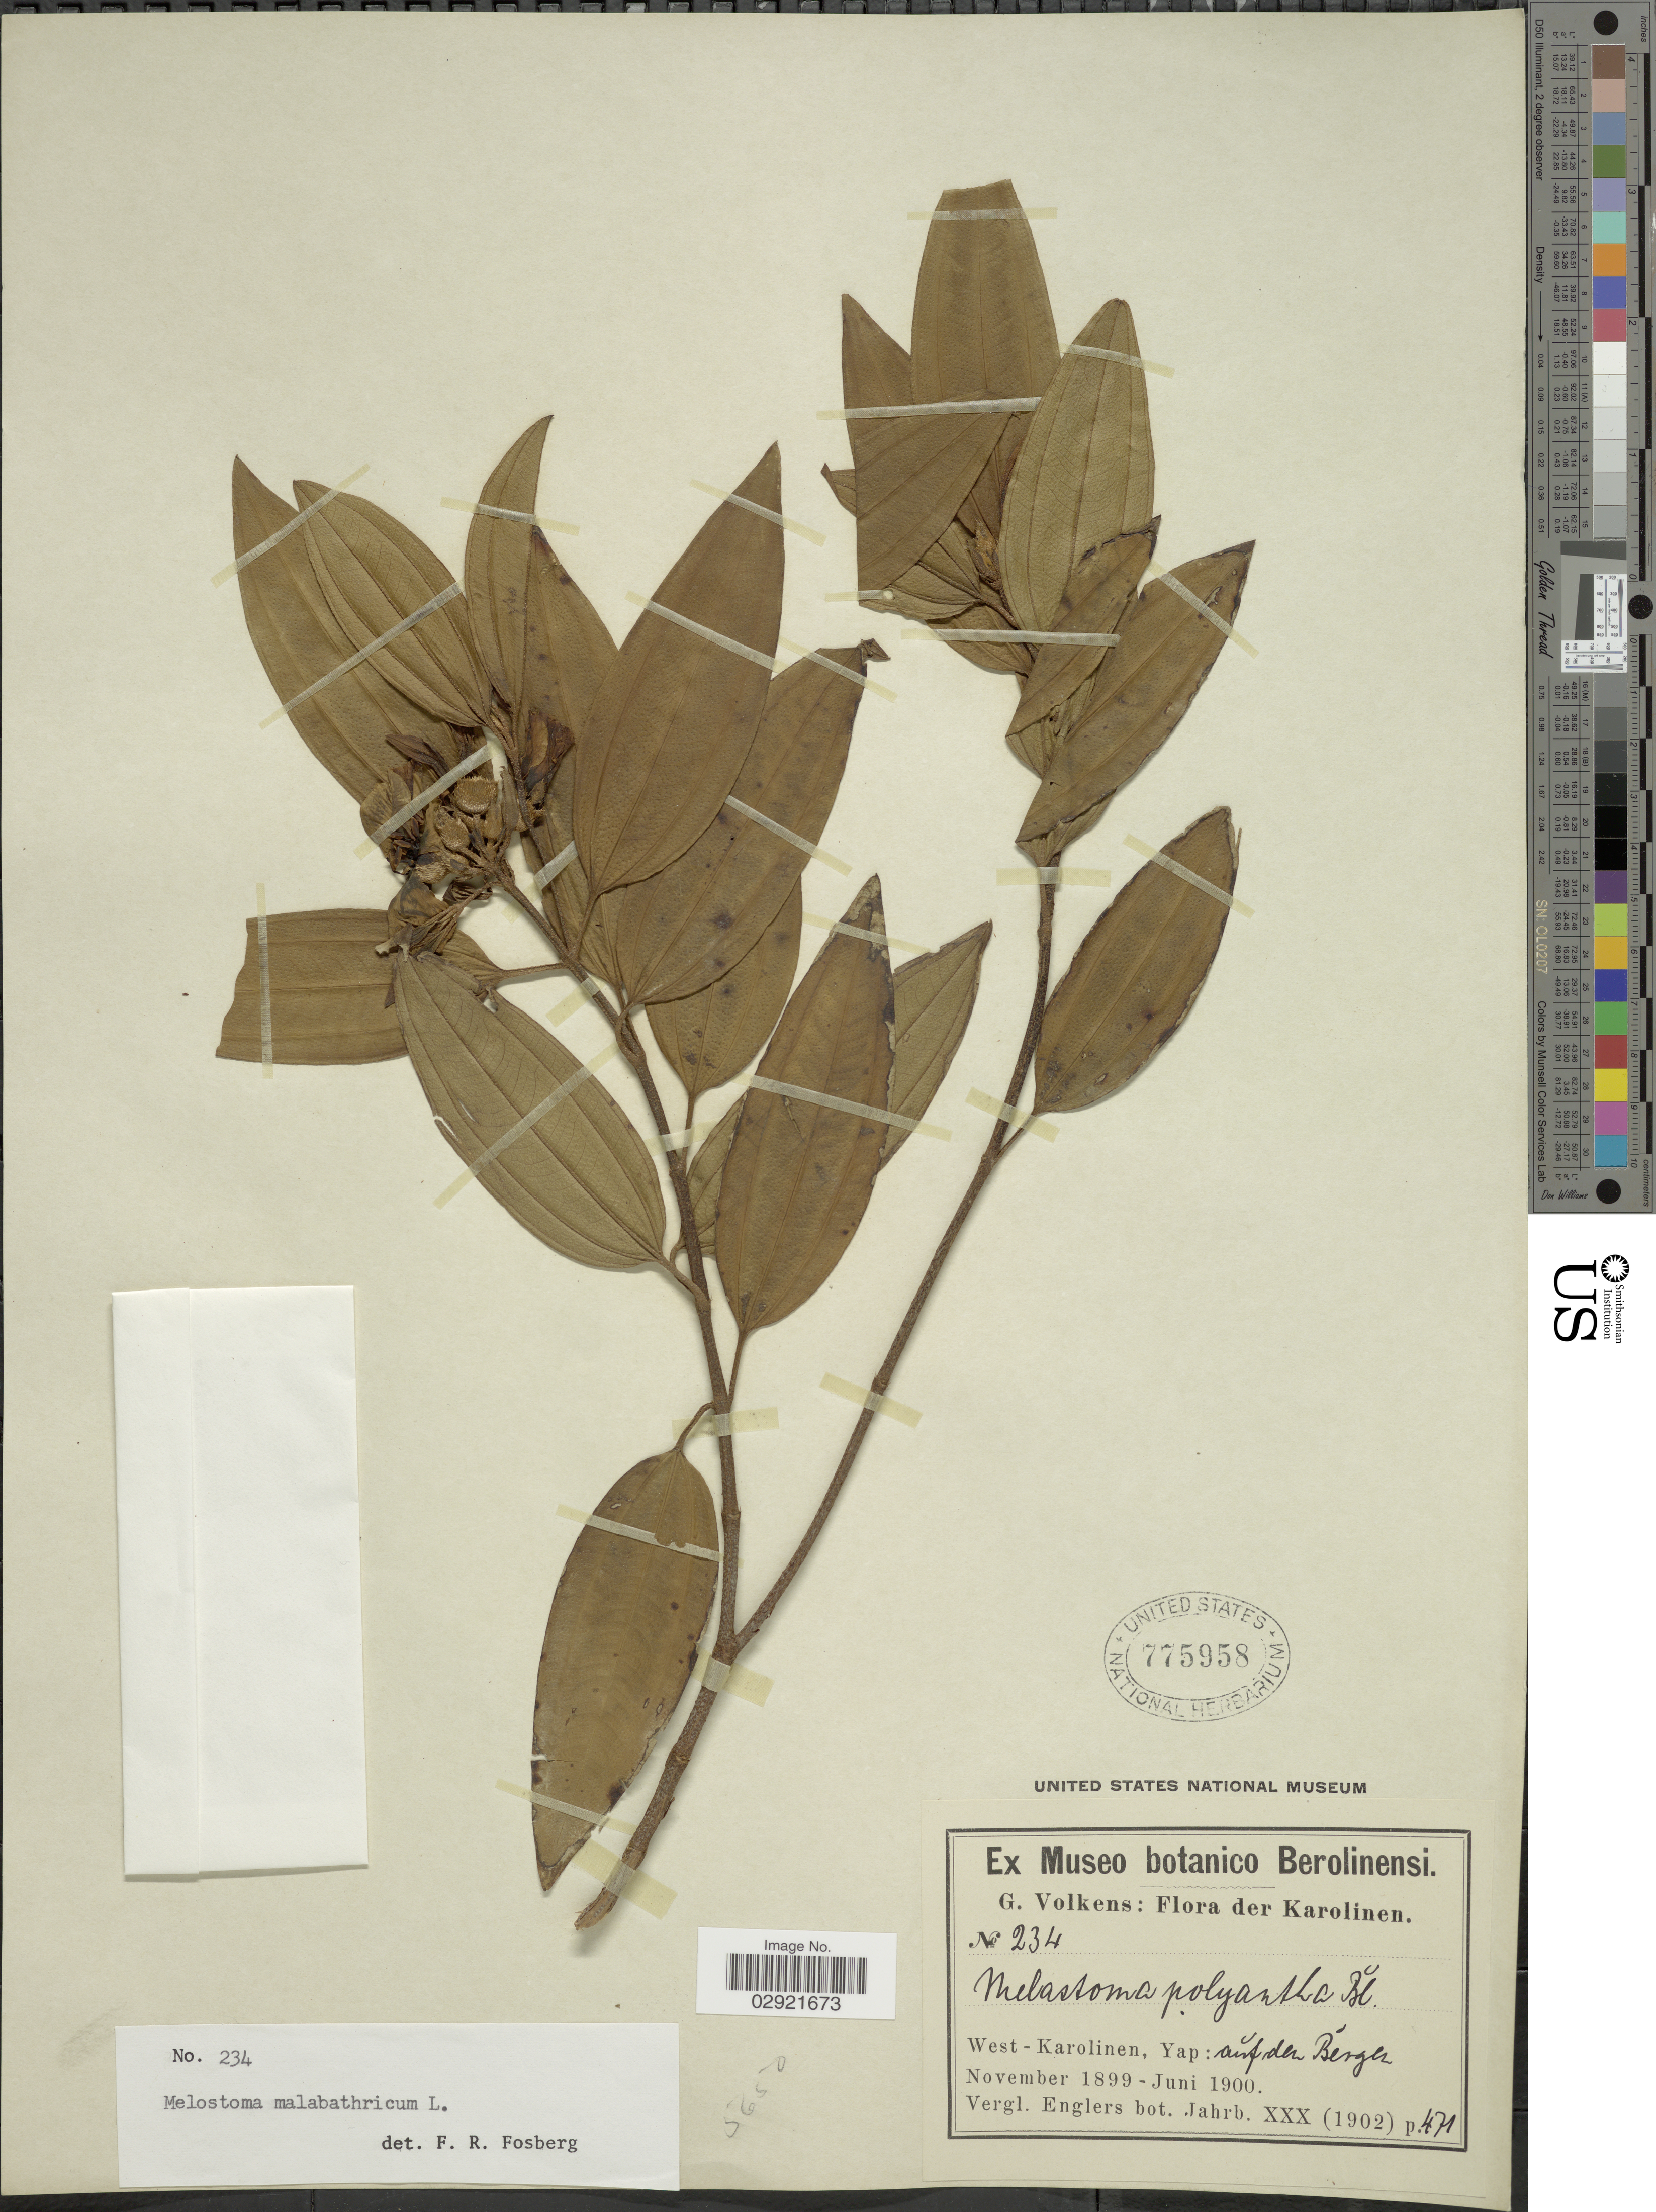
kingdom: Plantae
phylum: Tracheophyta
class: Magnoliopsida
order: Myrtales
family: Melastomataceae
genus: Melastoma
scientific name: Melastoma malabathricum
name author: L.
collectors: G. Volkens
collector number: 234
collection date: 1899-11/1900-06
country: Micronesia, Federated States of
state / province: Yap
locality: Karolinen. West-Karolinen, Yap: auf den Bérges.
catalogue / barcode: US 775958